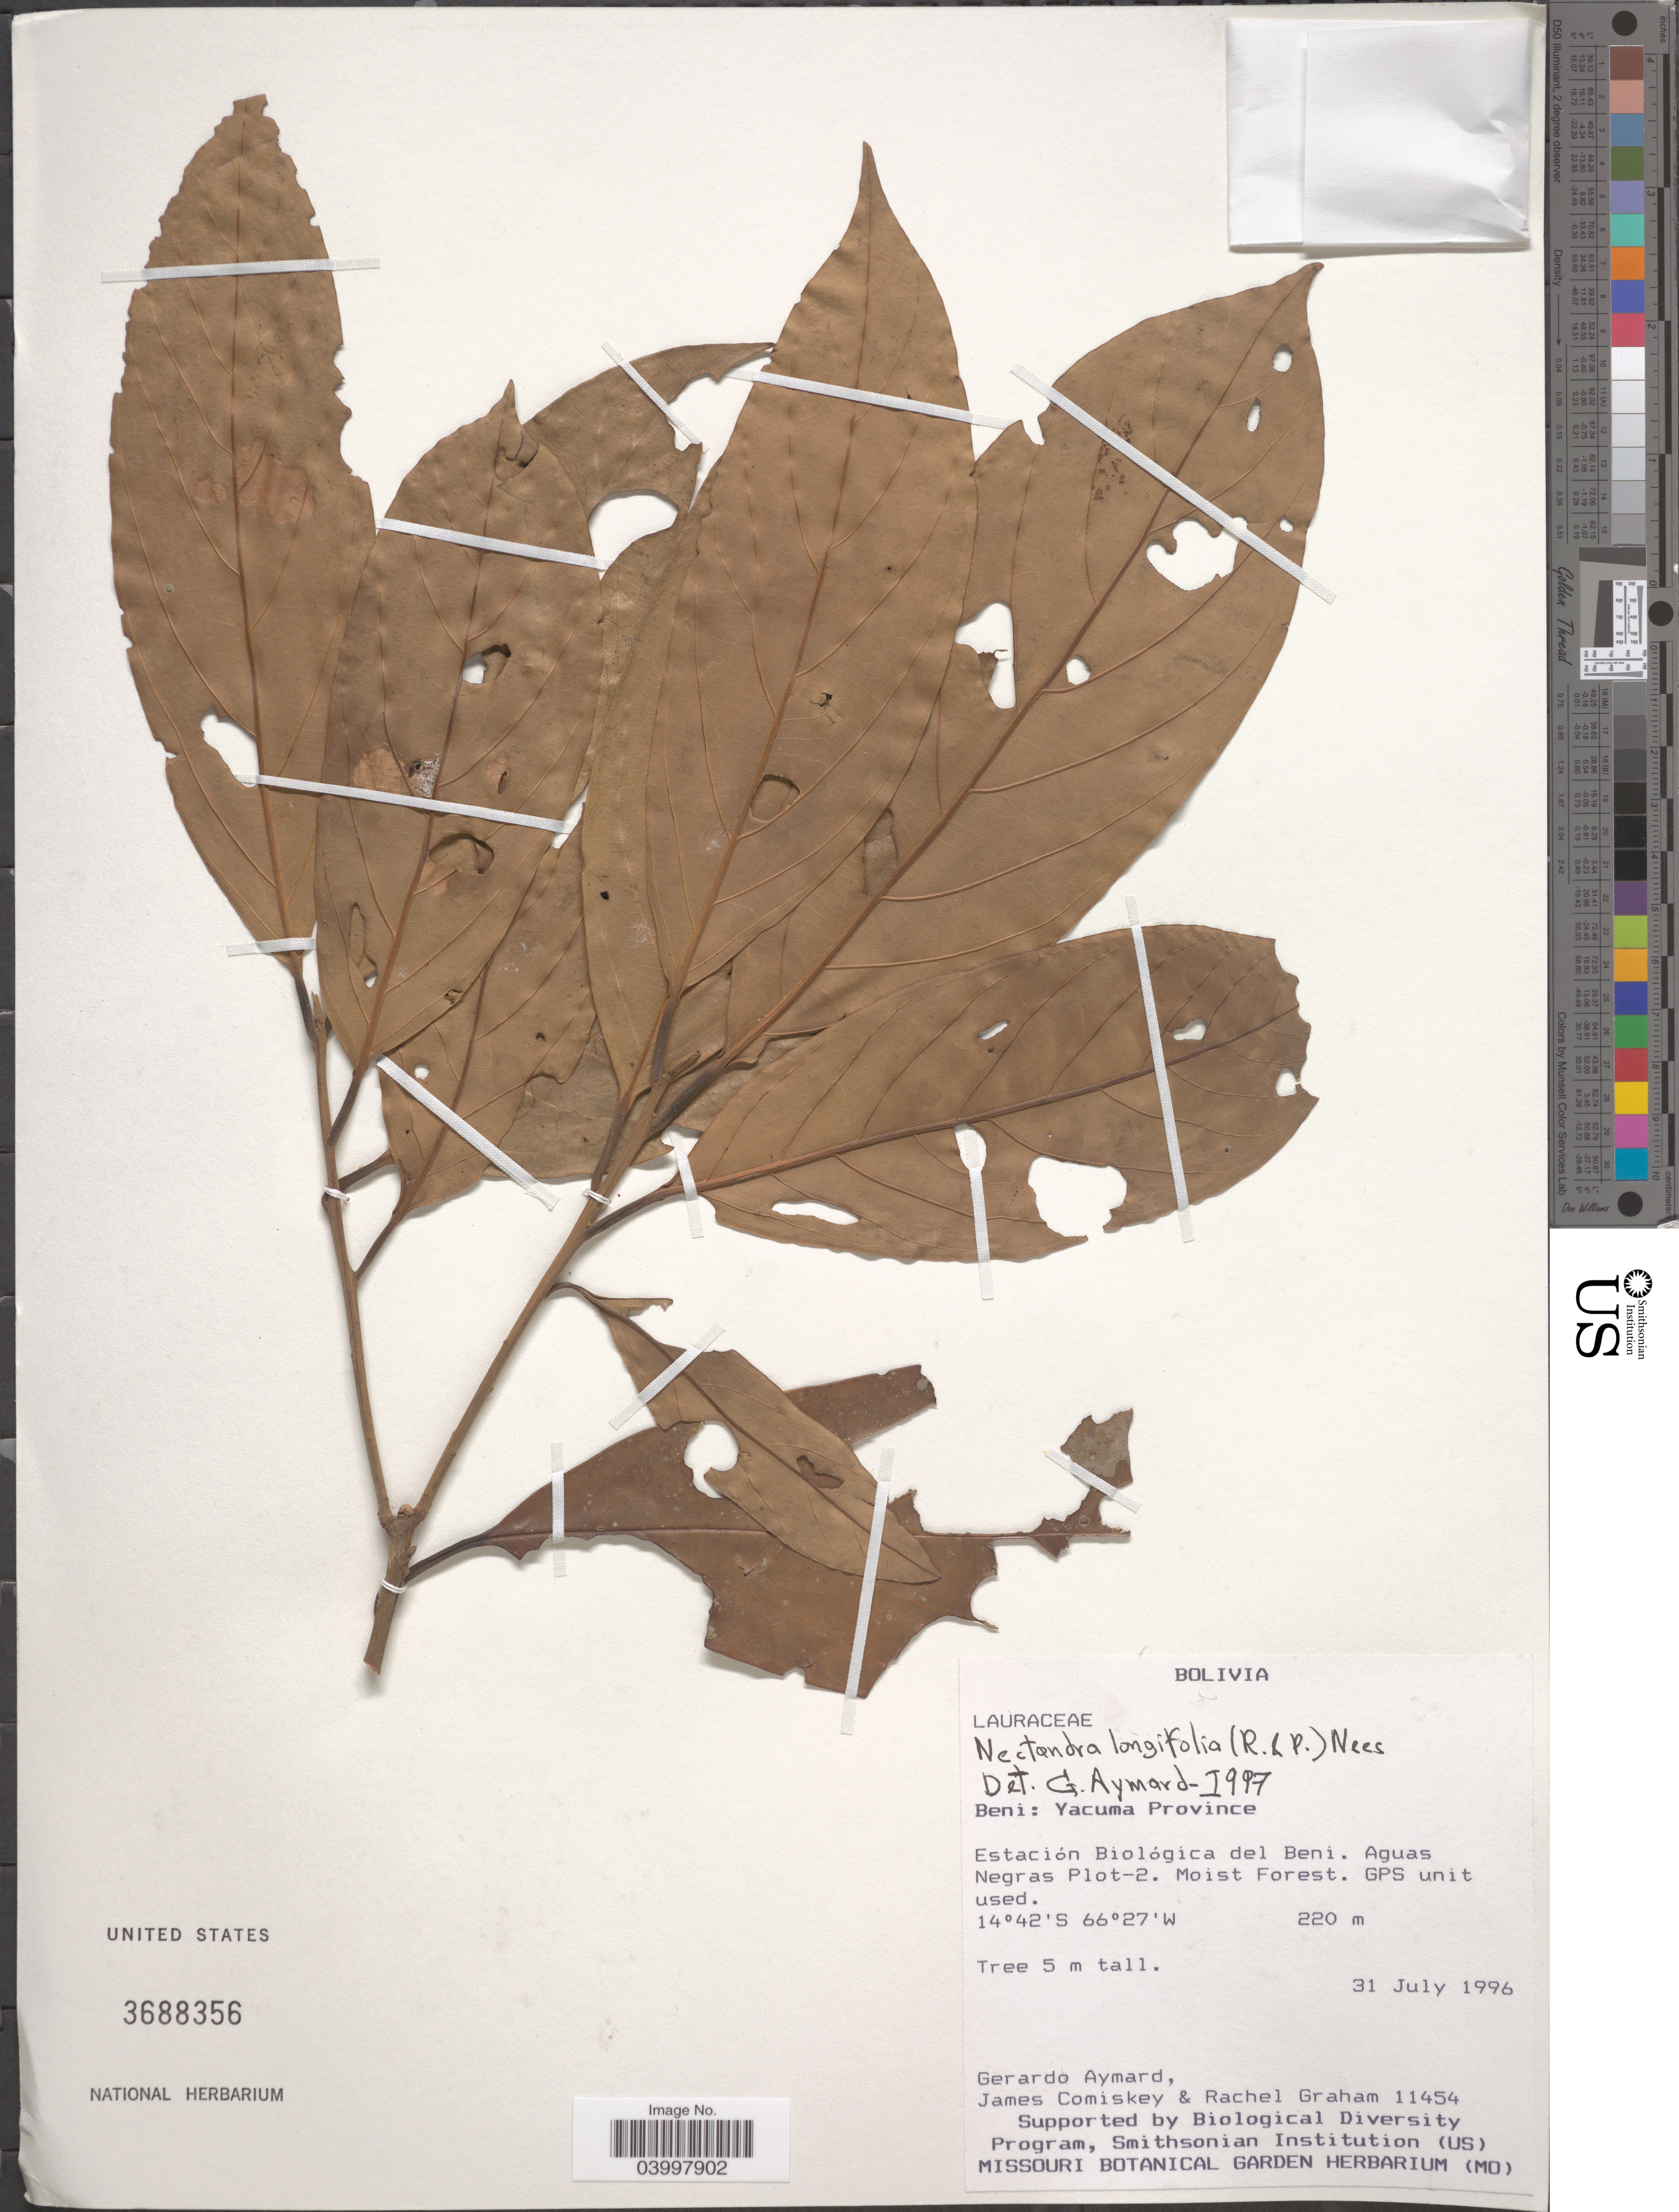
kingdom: Plantae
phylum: Tracheophyta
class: Magnoliopsida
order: Laurales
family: Lauraceae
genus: Nectandra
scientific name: Nectandra longifolia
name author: (Ruiz & Pav.) Nees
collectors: G. A. Aymard, J. A. Comiskey & R. Graham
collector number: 11454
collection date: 1996-07-31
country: Bolivia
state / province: Beni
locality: Yacuma Province. Estación Biológica del Beni. Aguas Negras Plot-2.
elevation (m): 220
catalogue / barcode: US 3688356